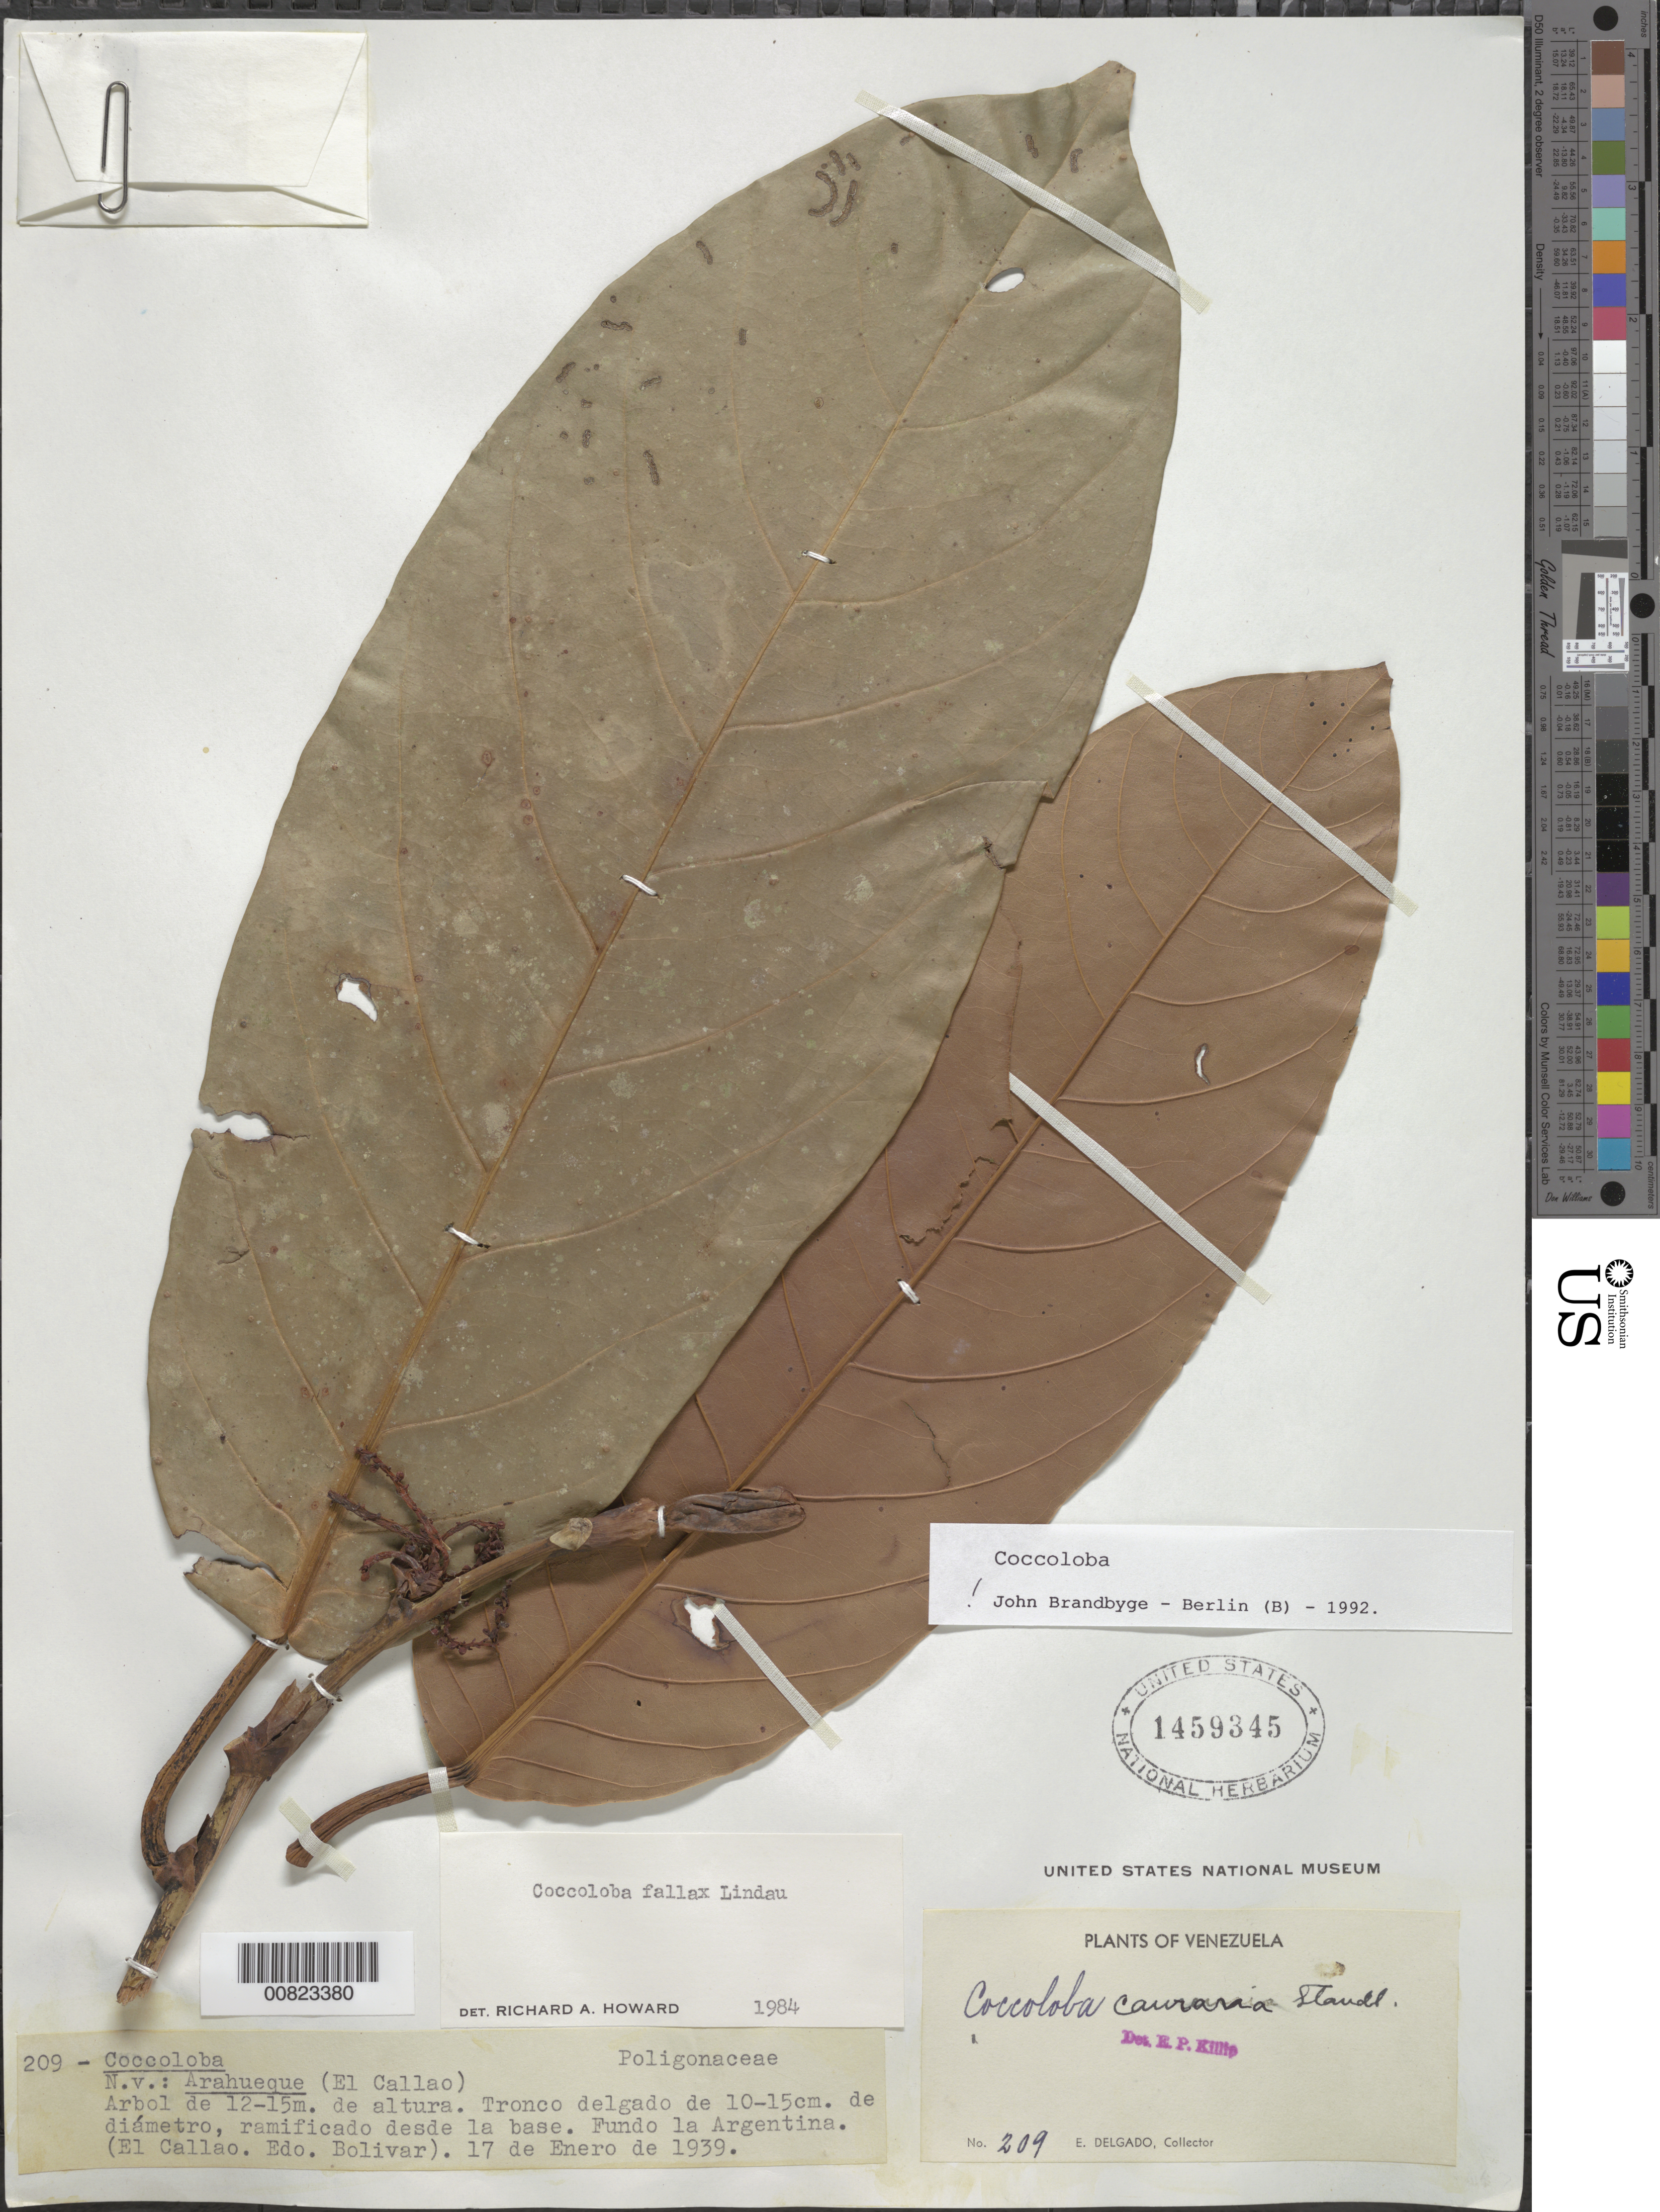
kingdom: Plantae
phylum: Tracheophyta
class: Magnoliopsida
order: Caryophyllales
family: Polygonaceae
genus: Coccoloba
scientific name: Coccoloba fallax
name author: Lindau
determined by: Brandbyge, J.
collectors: E. Delgado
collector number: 209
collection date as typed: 17-Jan-39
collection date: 1939-01-17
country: Venezuela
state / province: Bolívar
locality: El Callao, Fundo La Argentina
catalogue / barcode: US 1459345